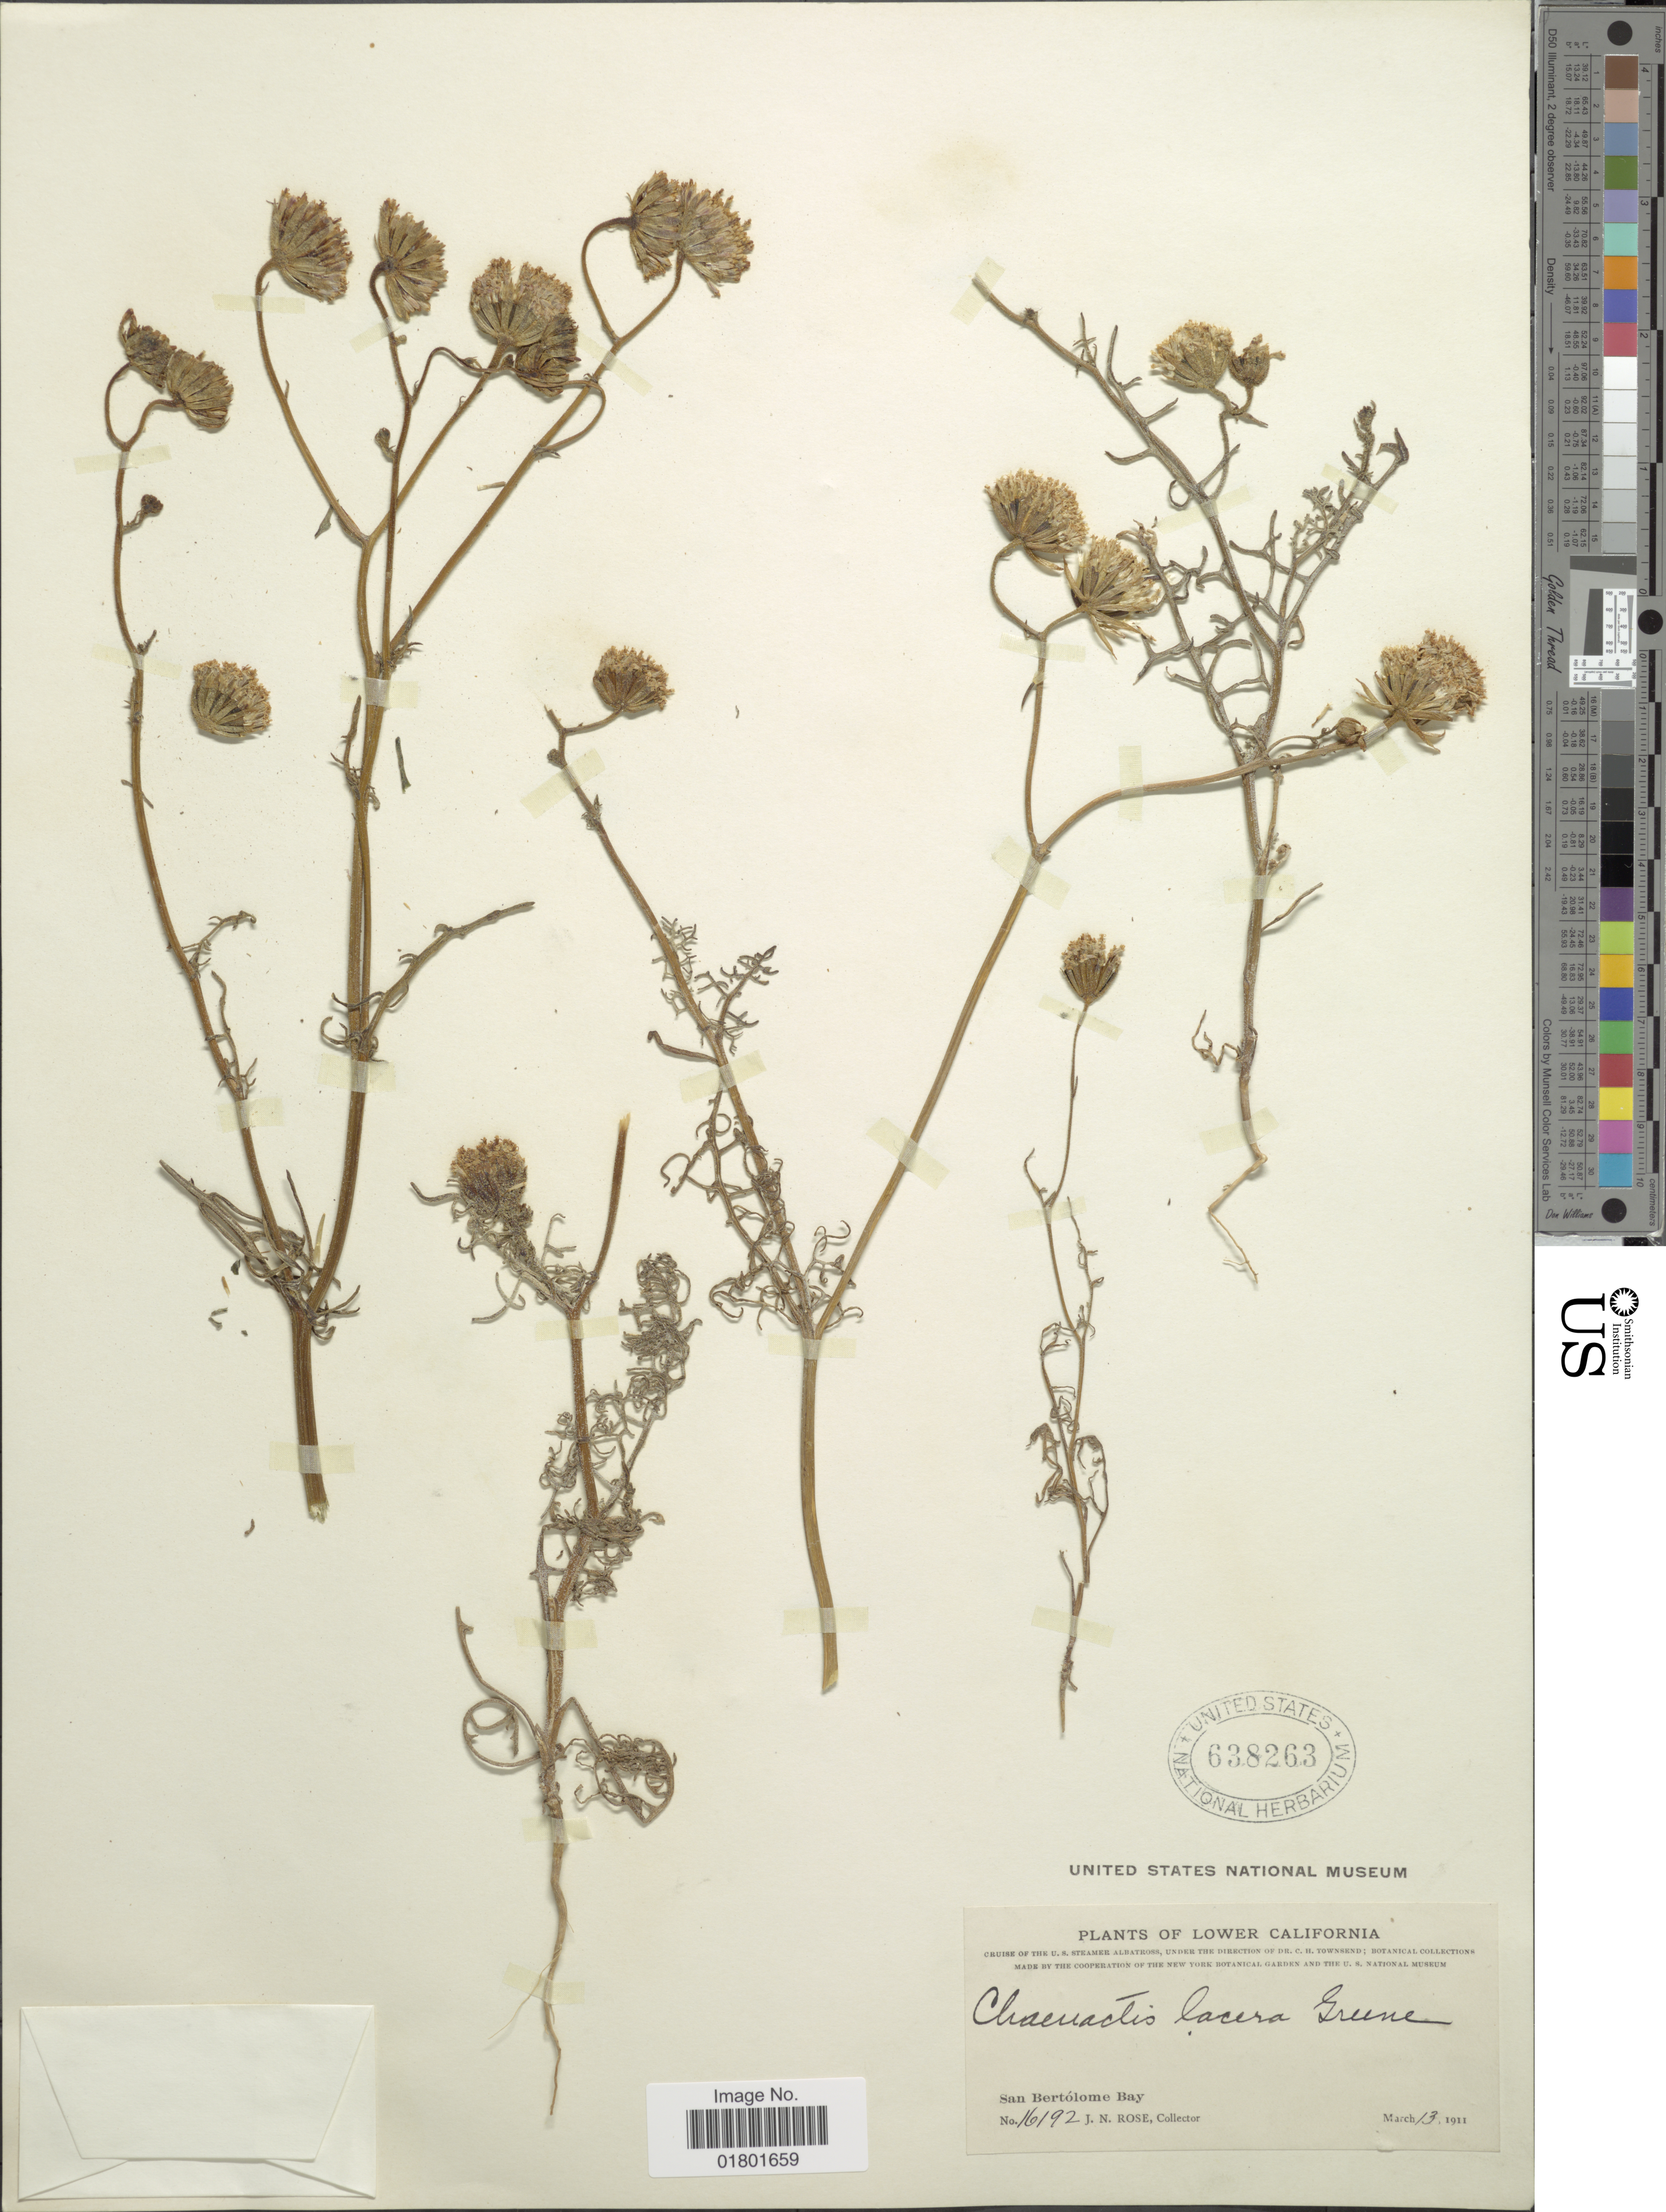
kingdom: Plantae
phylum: Tracheophyta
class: Magnoliopsida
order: Asterales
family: Asteraceae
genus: Chaenactis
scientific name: Chaenactis lacera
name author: Greene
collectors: J. N. Rose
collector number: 16192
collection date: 1911-03-13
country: Mexico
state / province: Baja California Sur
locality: Lower California, San Bertolome Bay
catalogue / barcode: US 638263